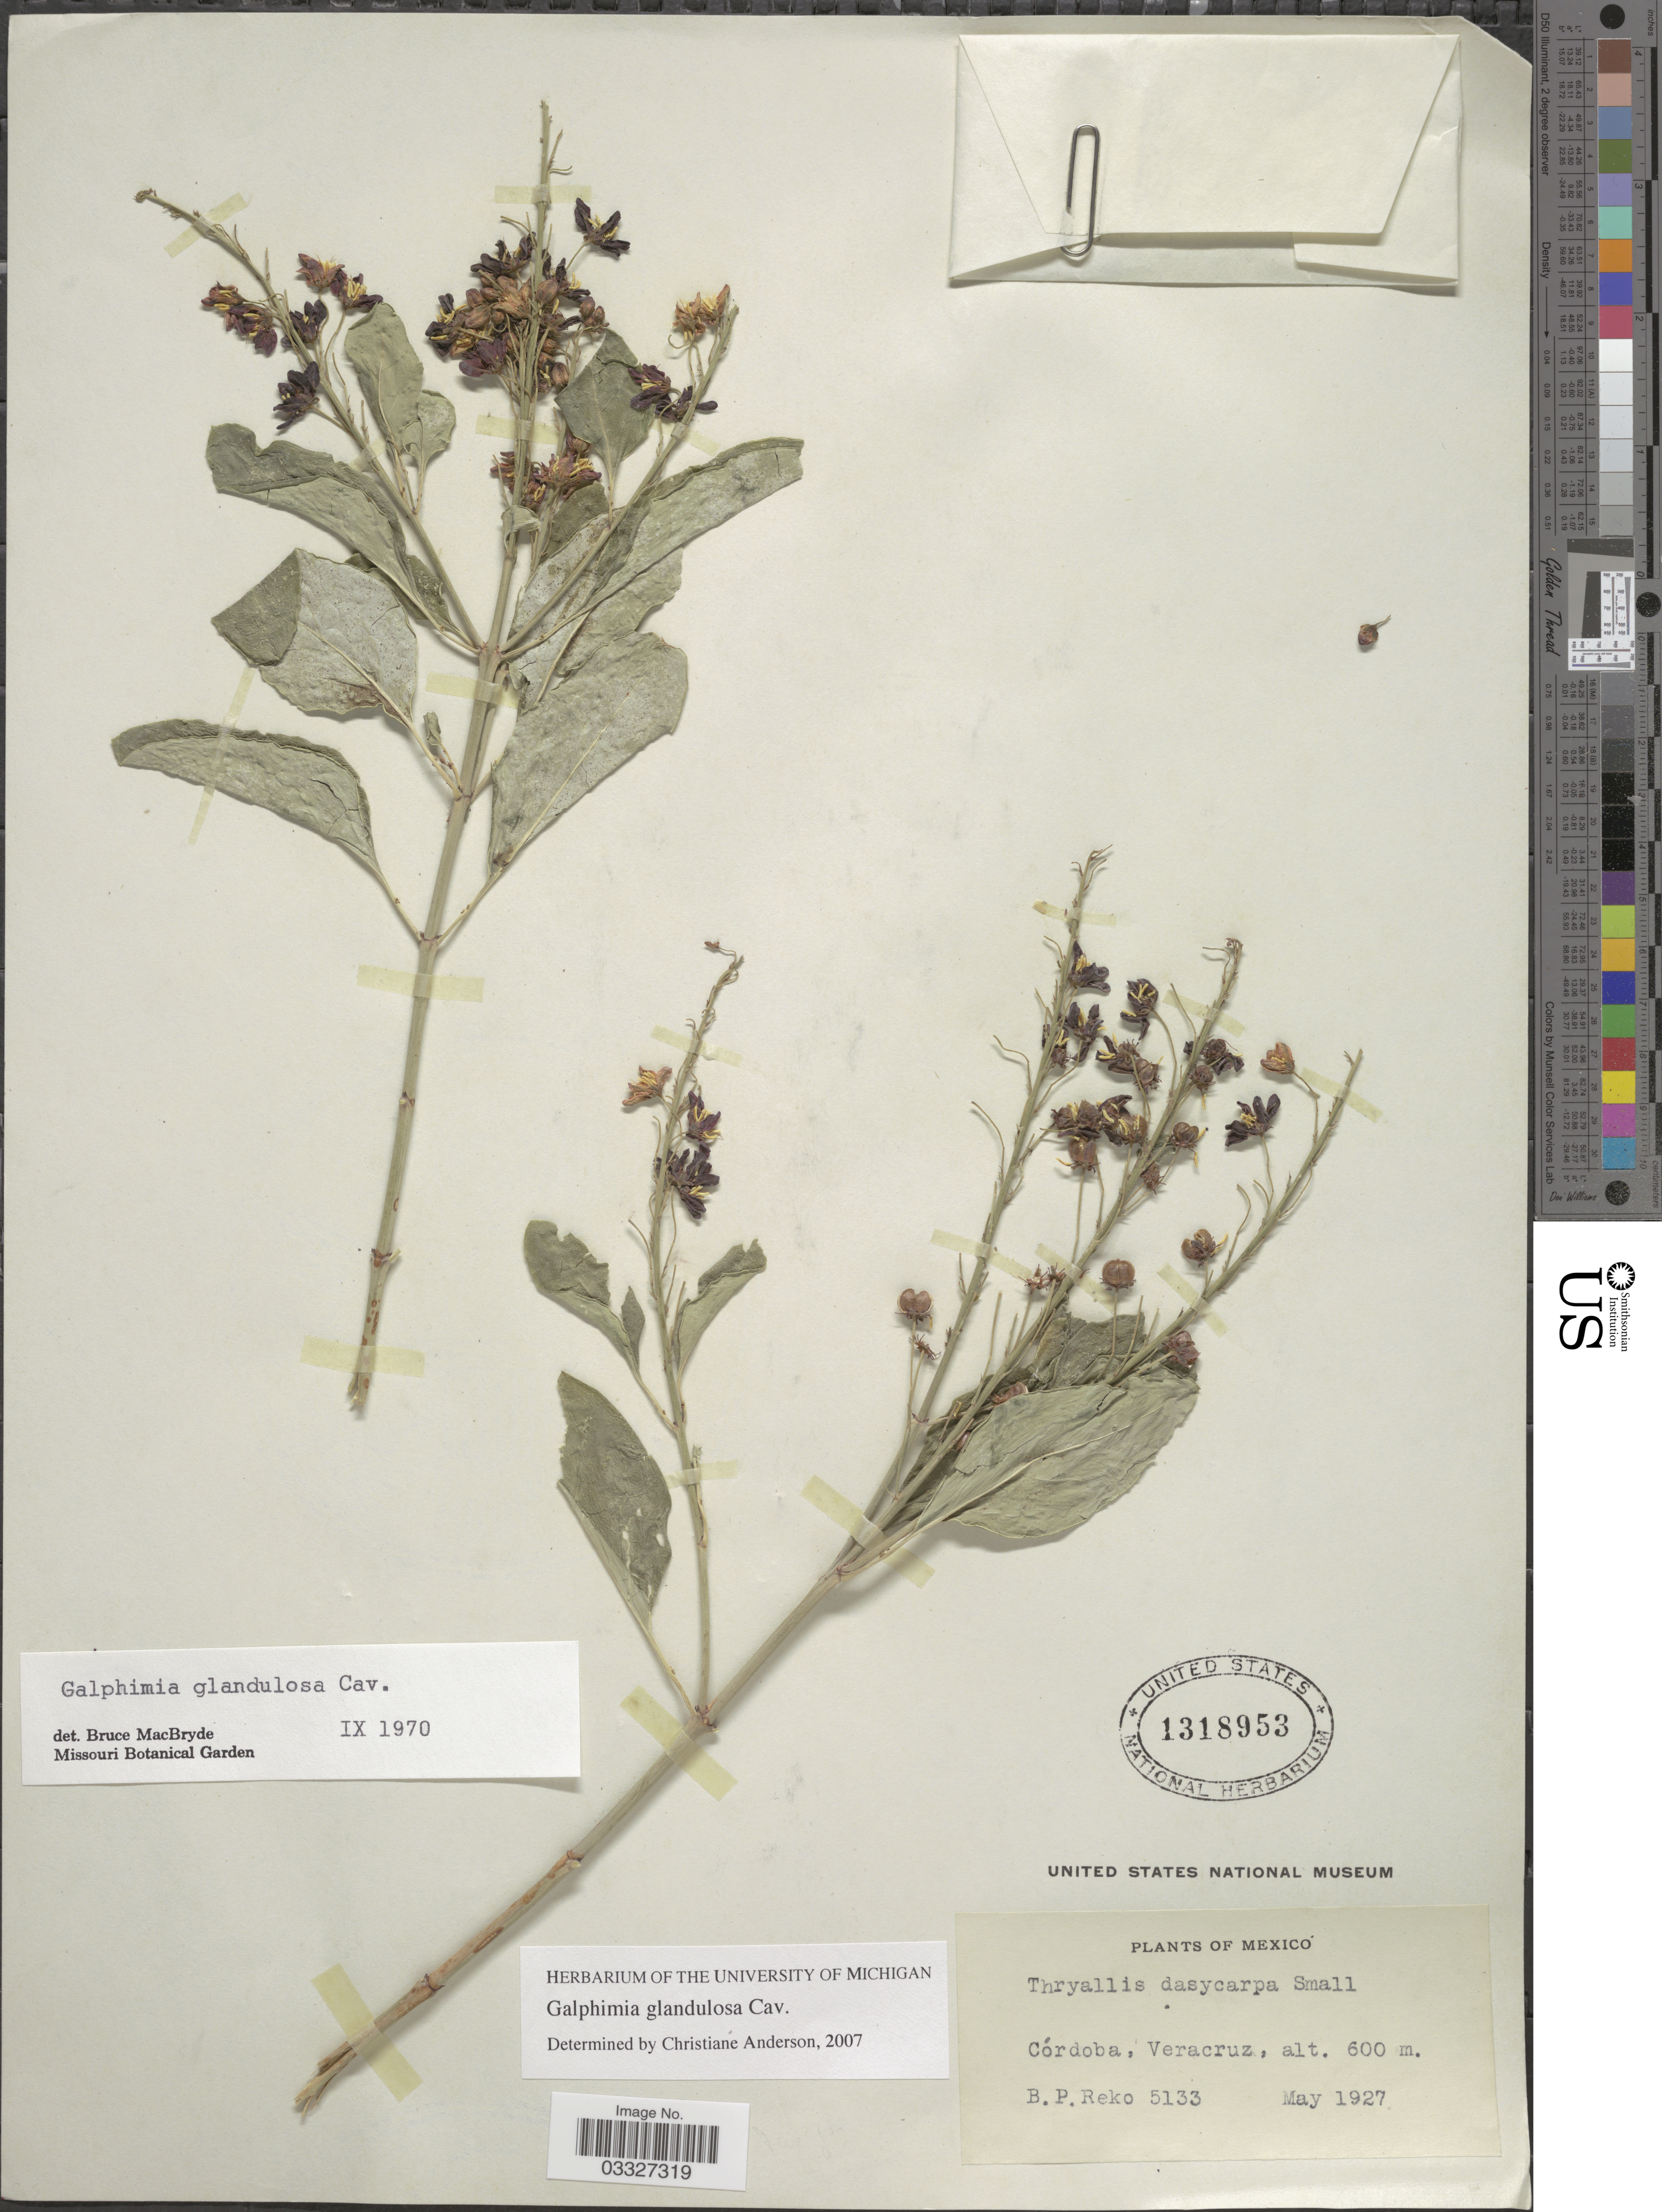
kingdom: Plantae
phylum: Tracheophyta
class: Magnoliopsida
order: Malpighiales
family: Malpighiaceae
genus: Galphimia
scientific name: Galphimia glandulosa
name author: Cav.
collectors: B. P. Reko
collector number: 5133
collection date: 1927-05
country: Mexico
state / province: Veracruz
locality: Córdoba, Veracruz.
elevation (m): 600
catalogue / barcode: US 1318953